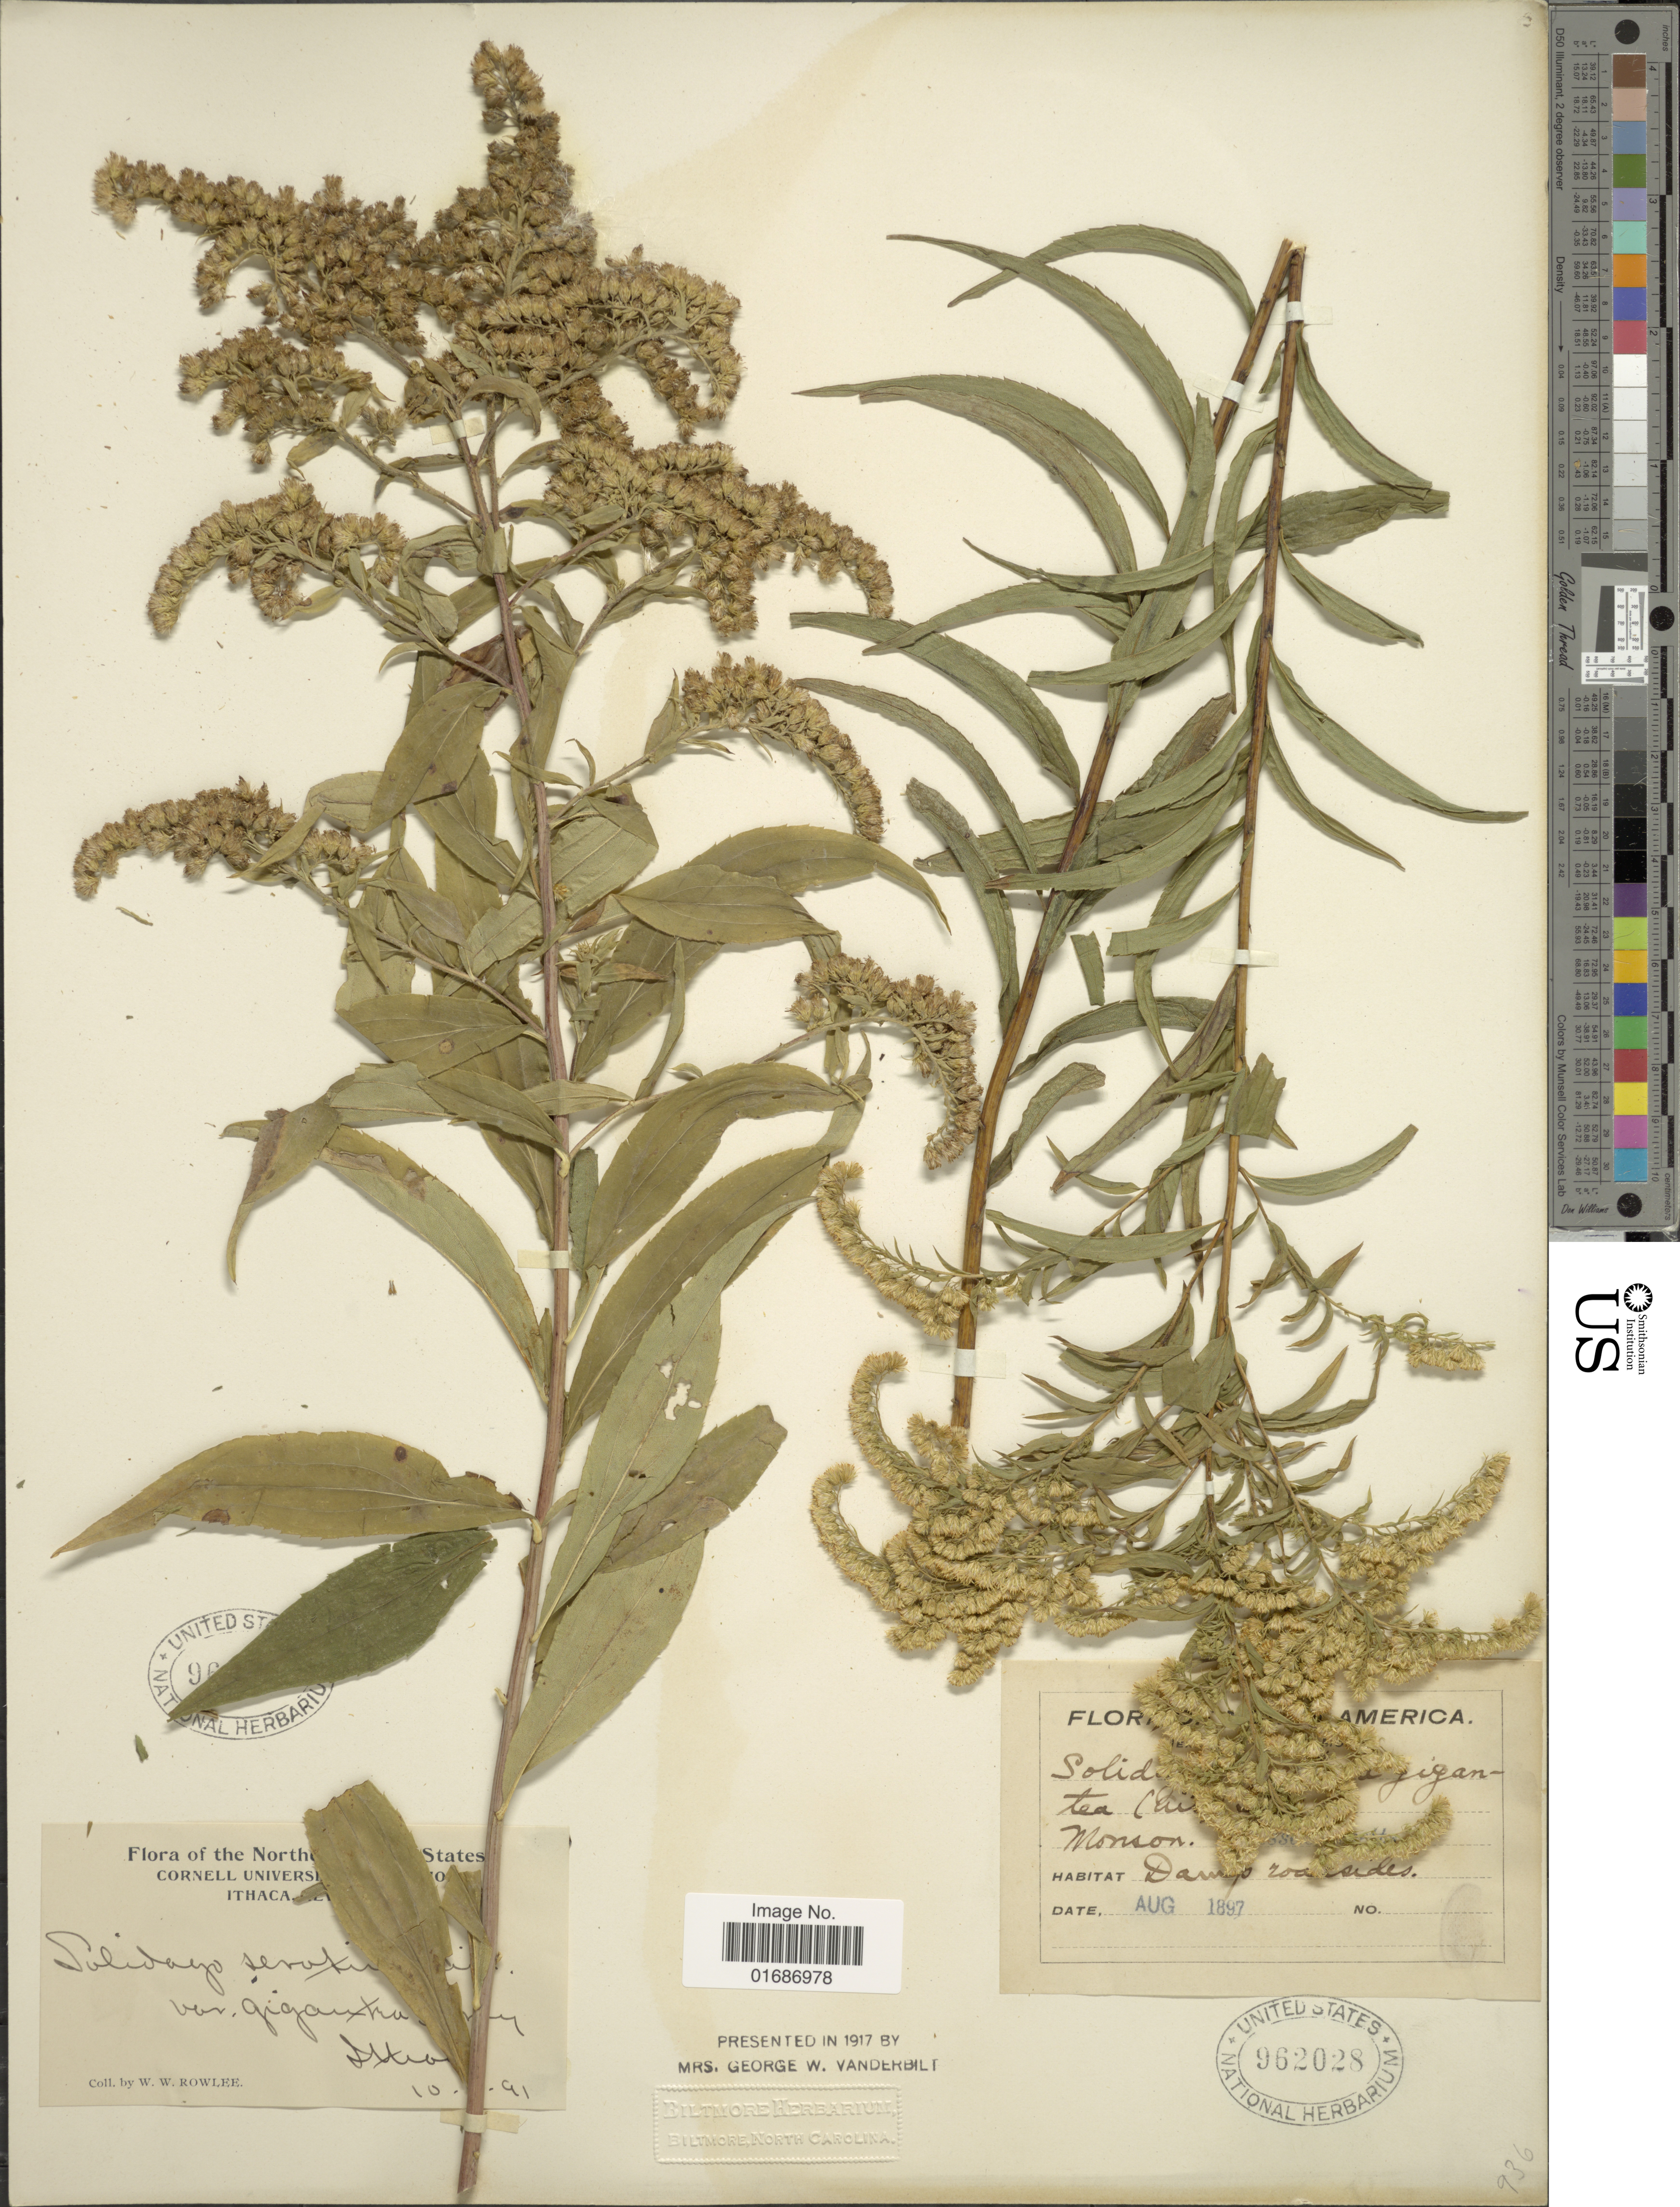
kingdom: Plantae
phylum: Tracheophyta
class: Magnoliopsida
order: Asterales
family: Asteraceae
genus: Solidago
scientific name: Solidago gigantea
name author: Aiton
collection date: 1897-08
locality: Monson, Damp Roadside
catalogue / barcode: US 962028-2